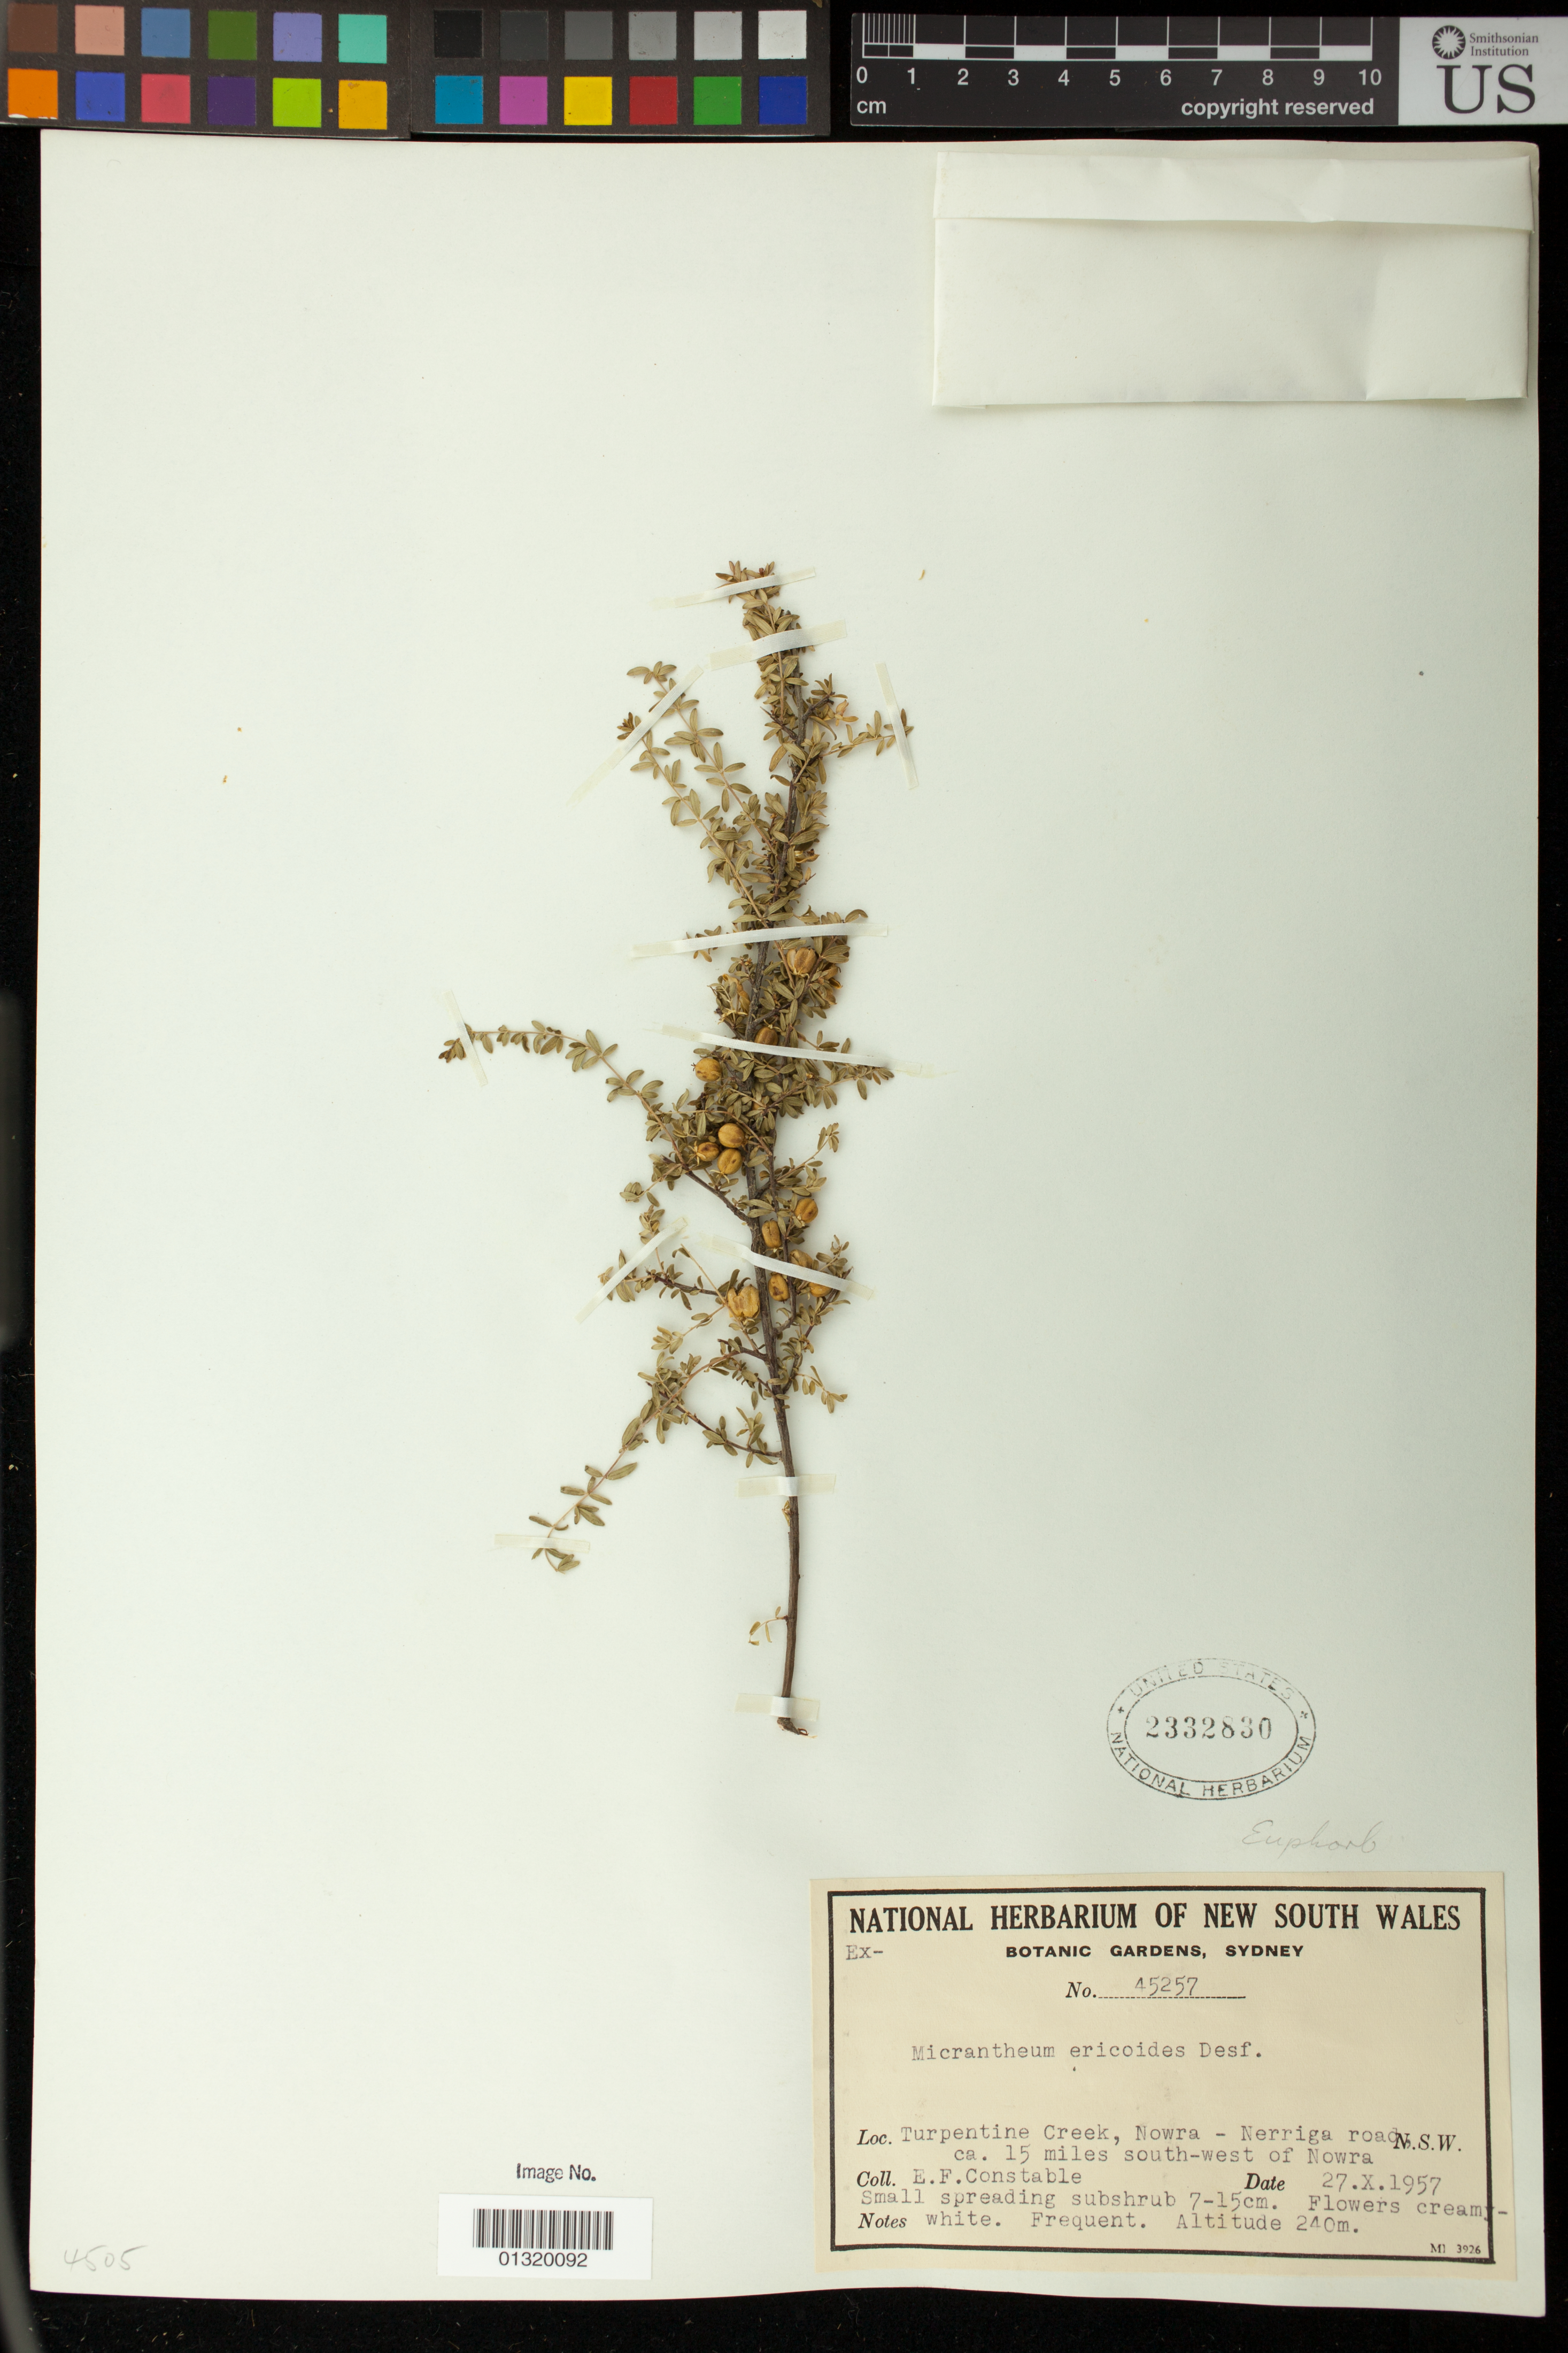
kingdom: Plantae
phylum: Tracheophyta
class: Magnoliopsida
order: Malpighiales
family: Picrodendraceae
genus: Micrantheum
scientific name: Micrantheum ericoides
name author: Desf.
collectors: E. F. Constable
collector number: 45257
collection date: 1957-10-27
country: Australia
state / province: New South Wales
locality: Turpentine Creek, Norwa- Nerriga road, ca. 15 miles south-west of Norwa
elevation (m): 240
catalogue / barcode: US 2332830